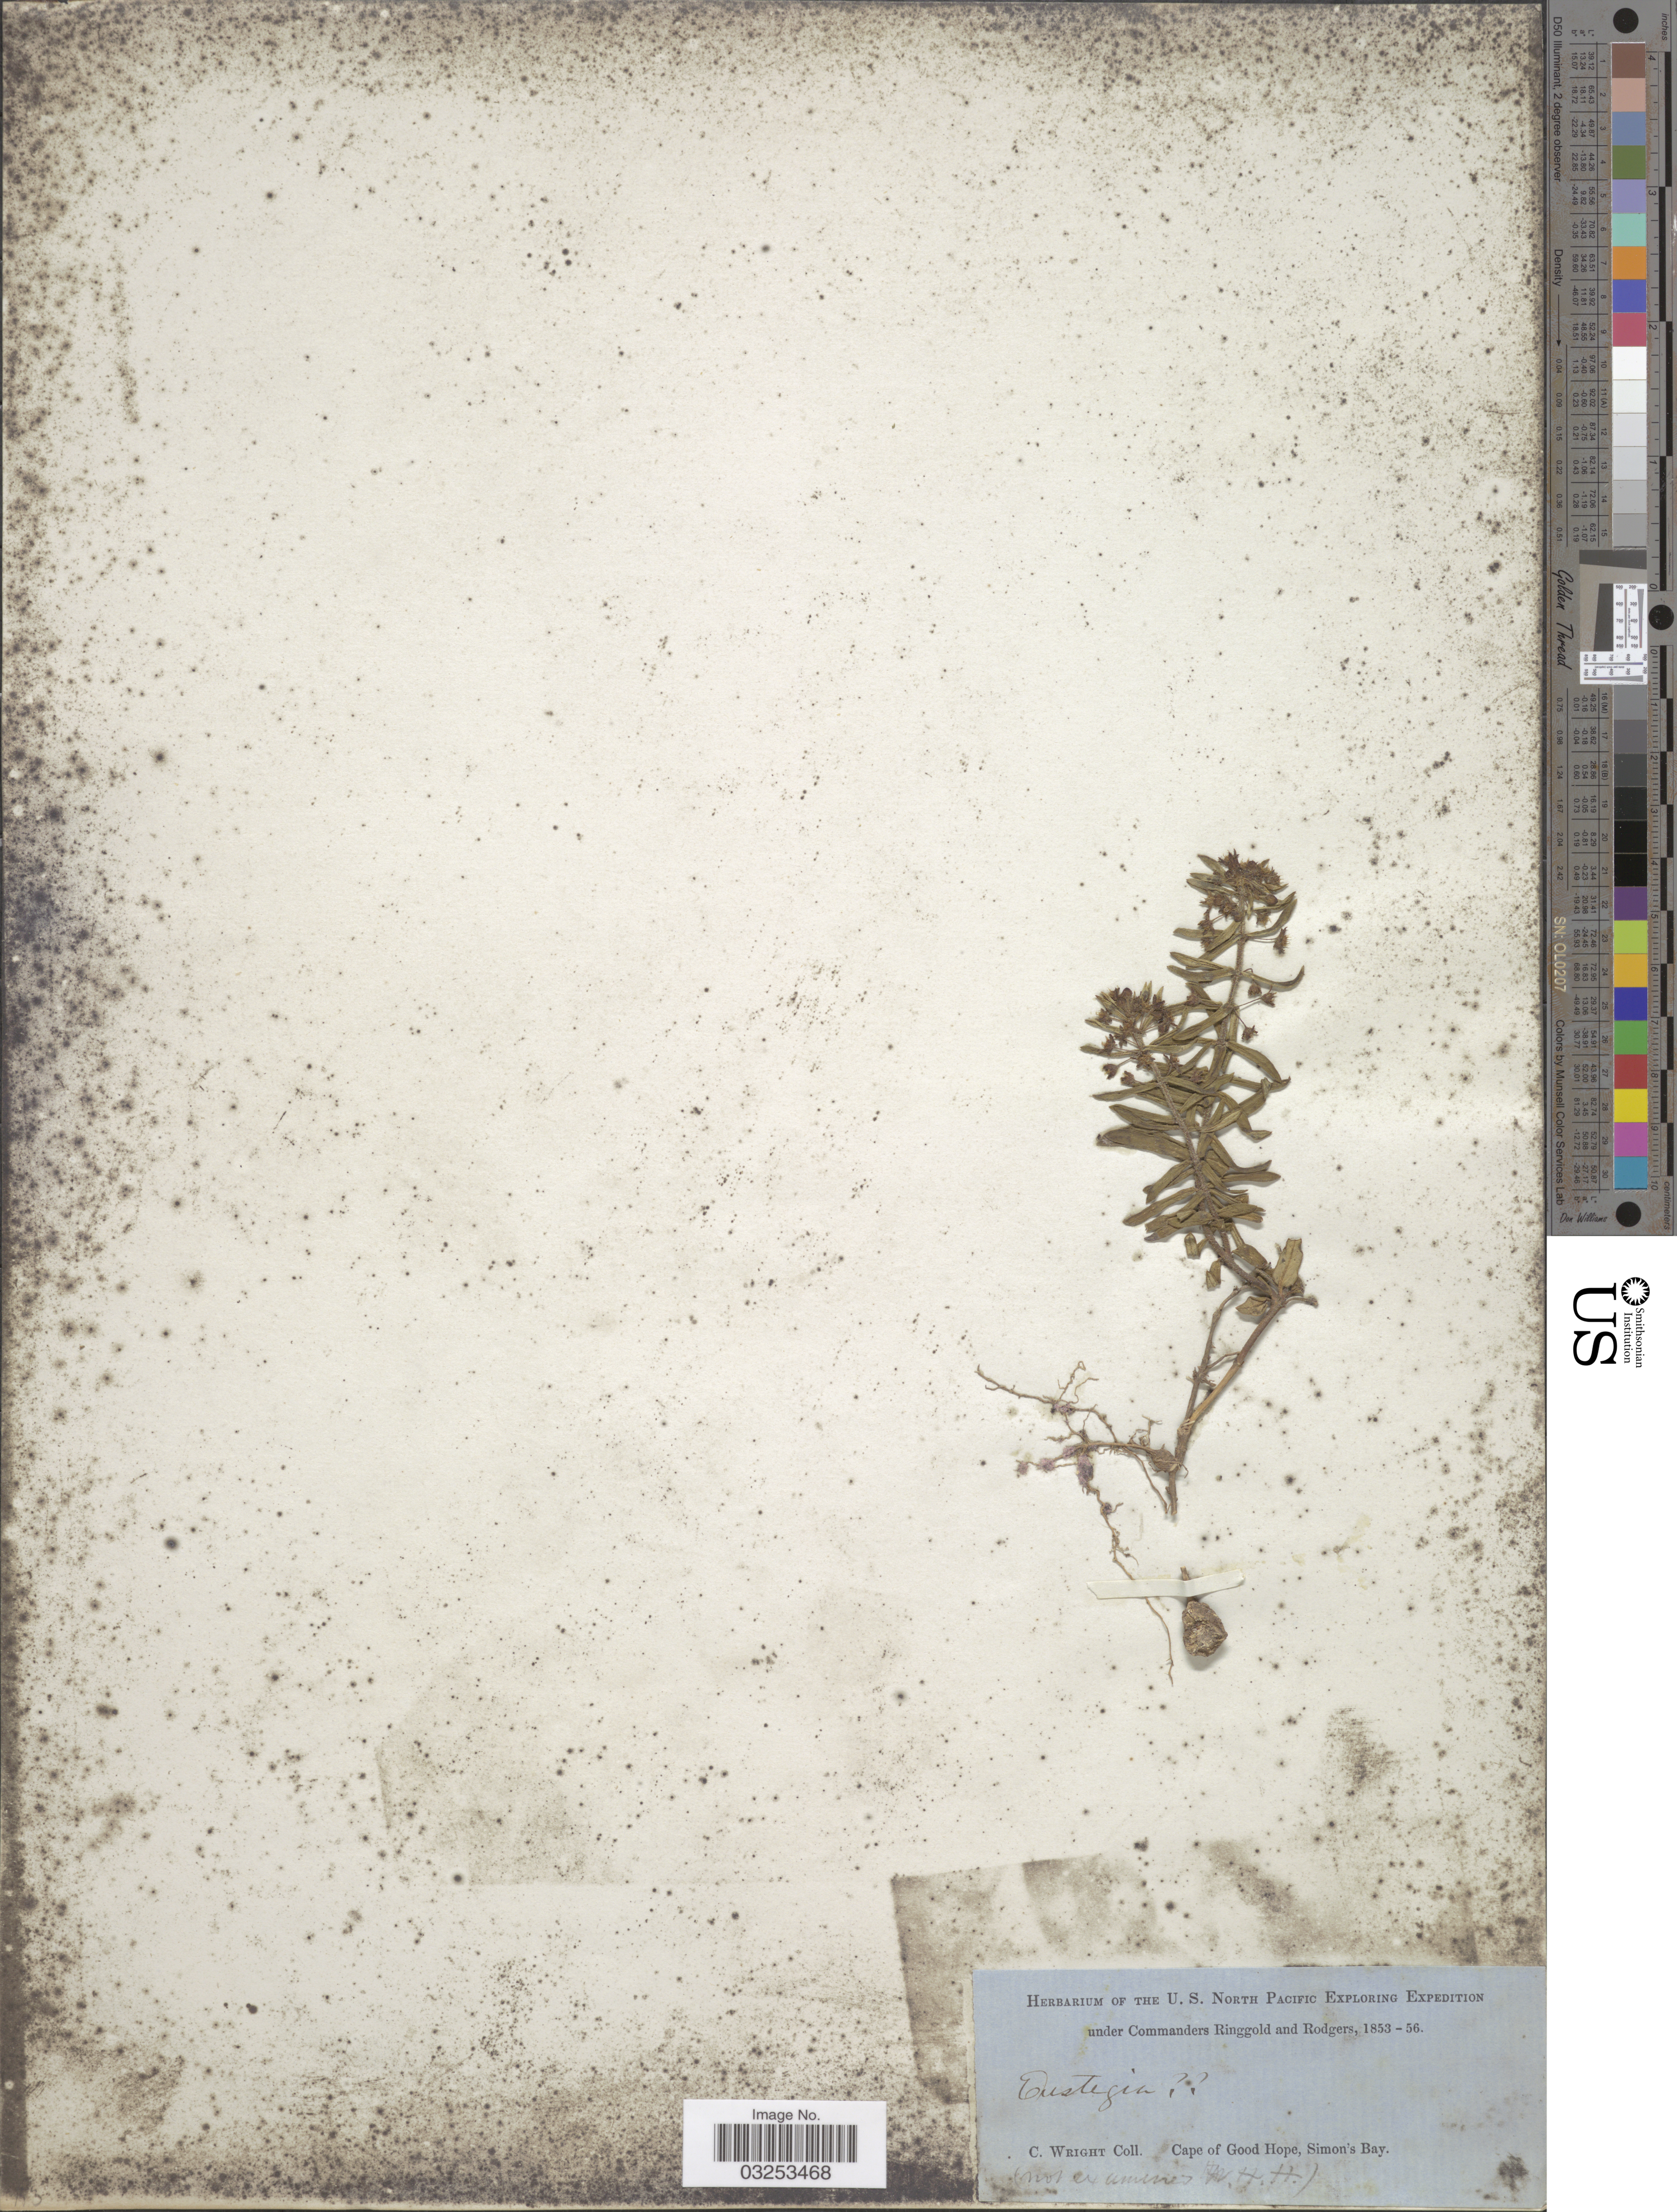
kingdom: Plantae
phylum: Tracheophyta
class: Magnoliopsida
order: Gentianales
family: Apocynaceae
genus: Eustegia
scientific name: Eustegia minuta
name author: (L. f.) N.E. Br.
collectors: C. Wright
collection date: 1853/1856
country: South Africa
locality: Cape of Good Hope, Simon's Bay.